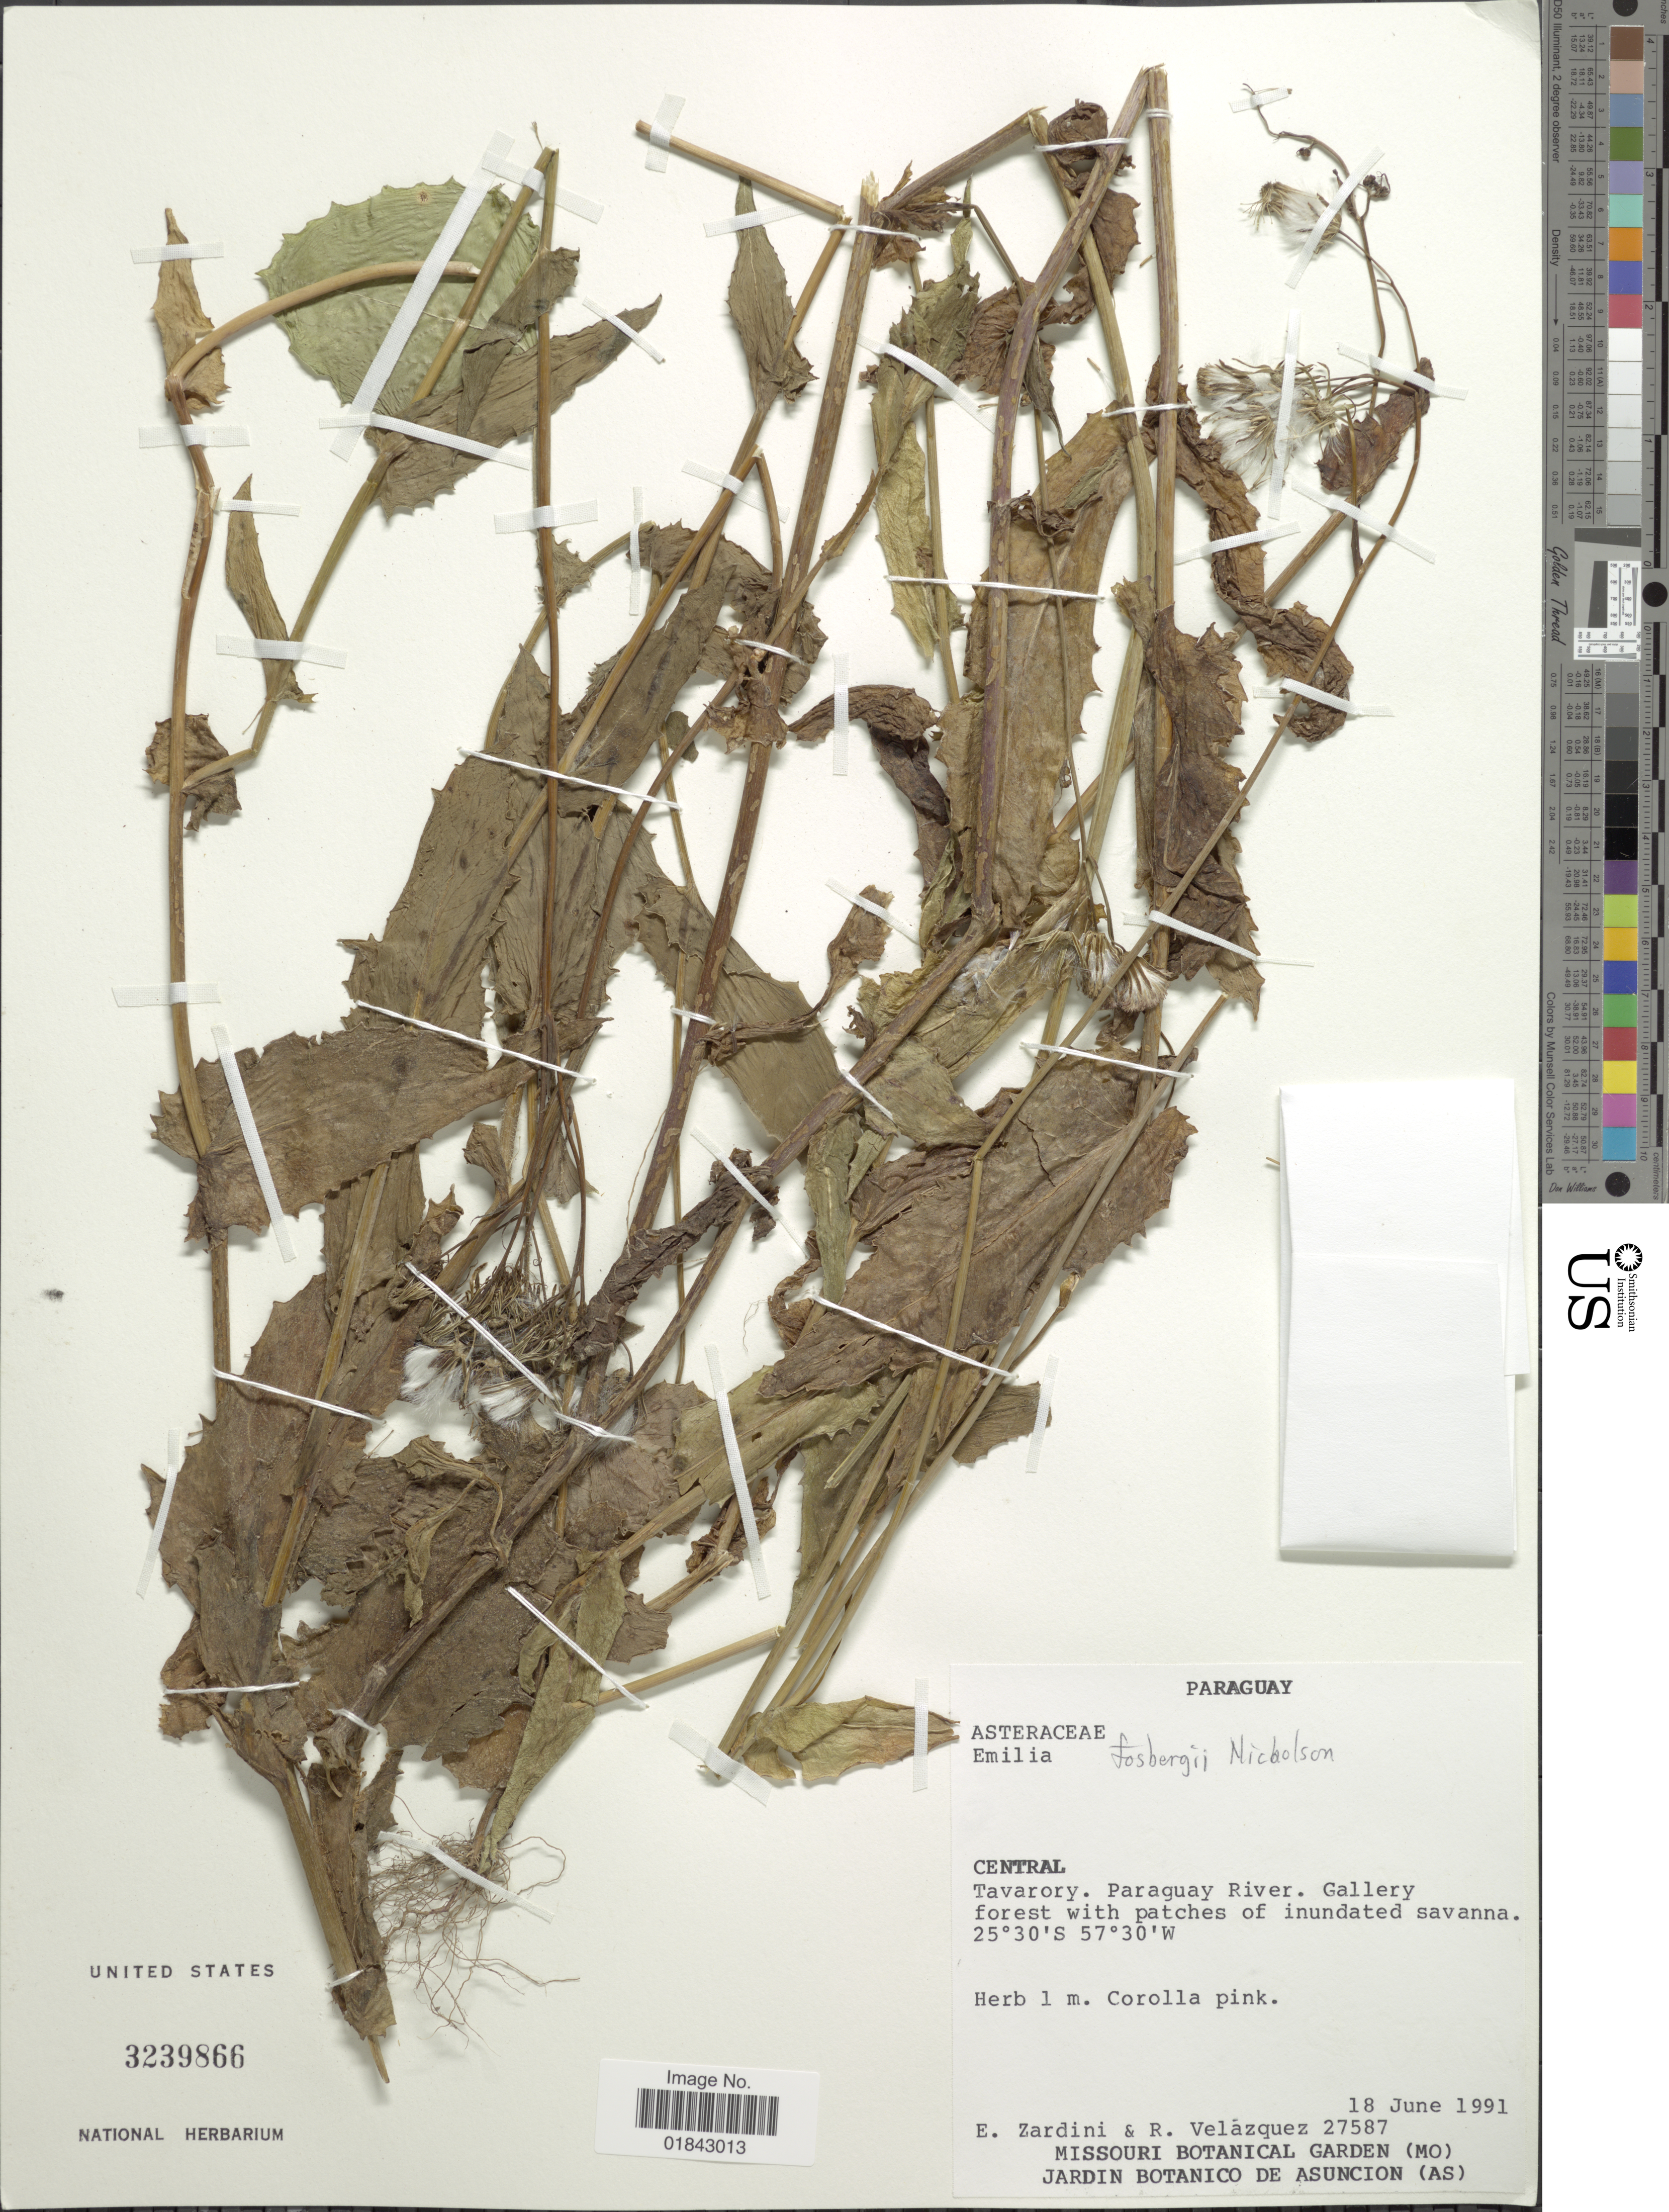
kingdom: Plantae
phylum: Tracheophyta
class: Magnoliopsida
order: Asterales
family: Asteraceae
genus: Emilia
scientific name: Emilia fosbergii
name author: Nicolson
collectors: E. M. Zardini & R. Velázquez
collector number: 27587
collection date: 1991-06-18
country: Paraguay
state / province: Central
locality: Travarory, Paraguay River, gallery river with patches of inundated savanna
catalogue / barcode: US 3239866